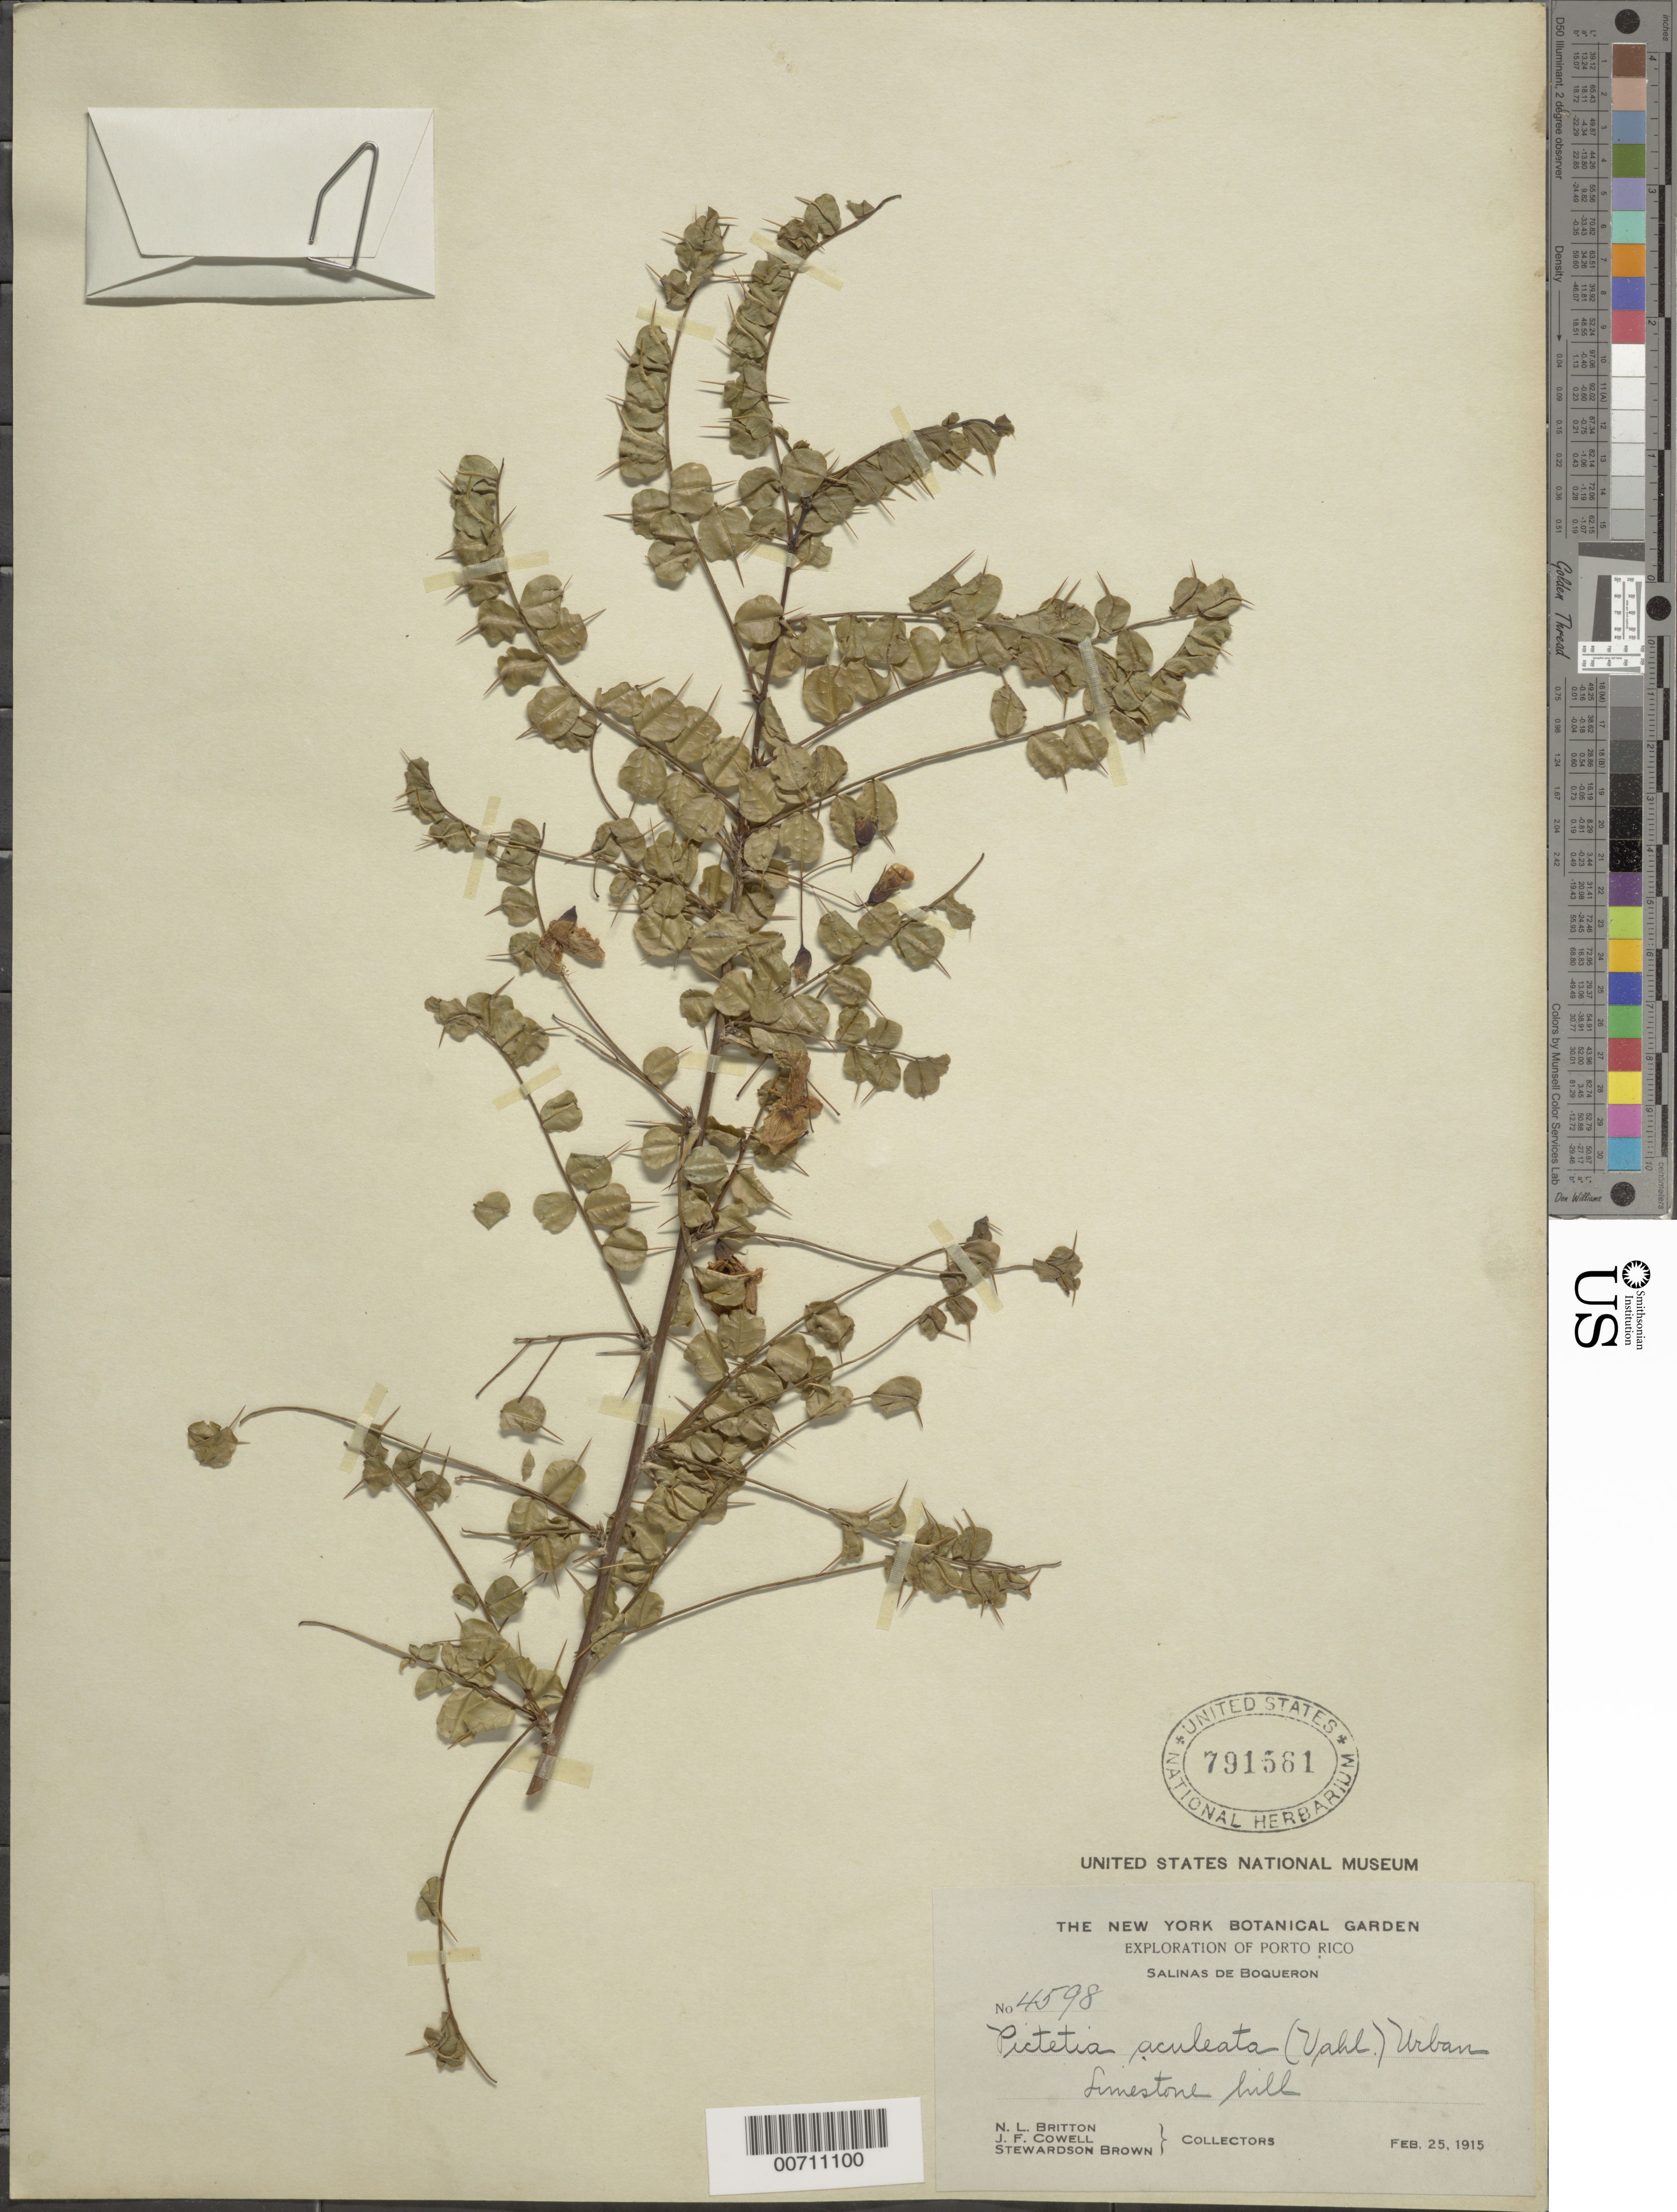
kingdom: Plantae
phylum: Tracheophyta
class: Magnoliopsida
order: Fabales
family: Fabaceae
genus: Pictetia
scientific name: Pictetia aculeata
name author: (Vahl) Urb.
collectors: N. Britton, J. F. Cowell & S. Brown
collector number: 4598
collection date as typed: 25 Feb 1915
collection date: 1915-02-25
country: Puerto Rico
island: Greater Antilles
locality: Salinas de Boqueron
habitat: Limestone hill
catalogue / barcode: US 791561